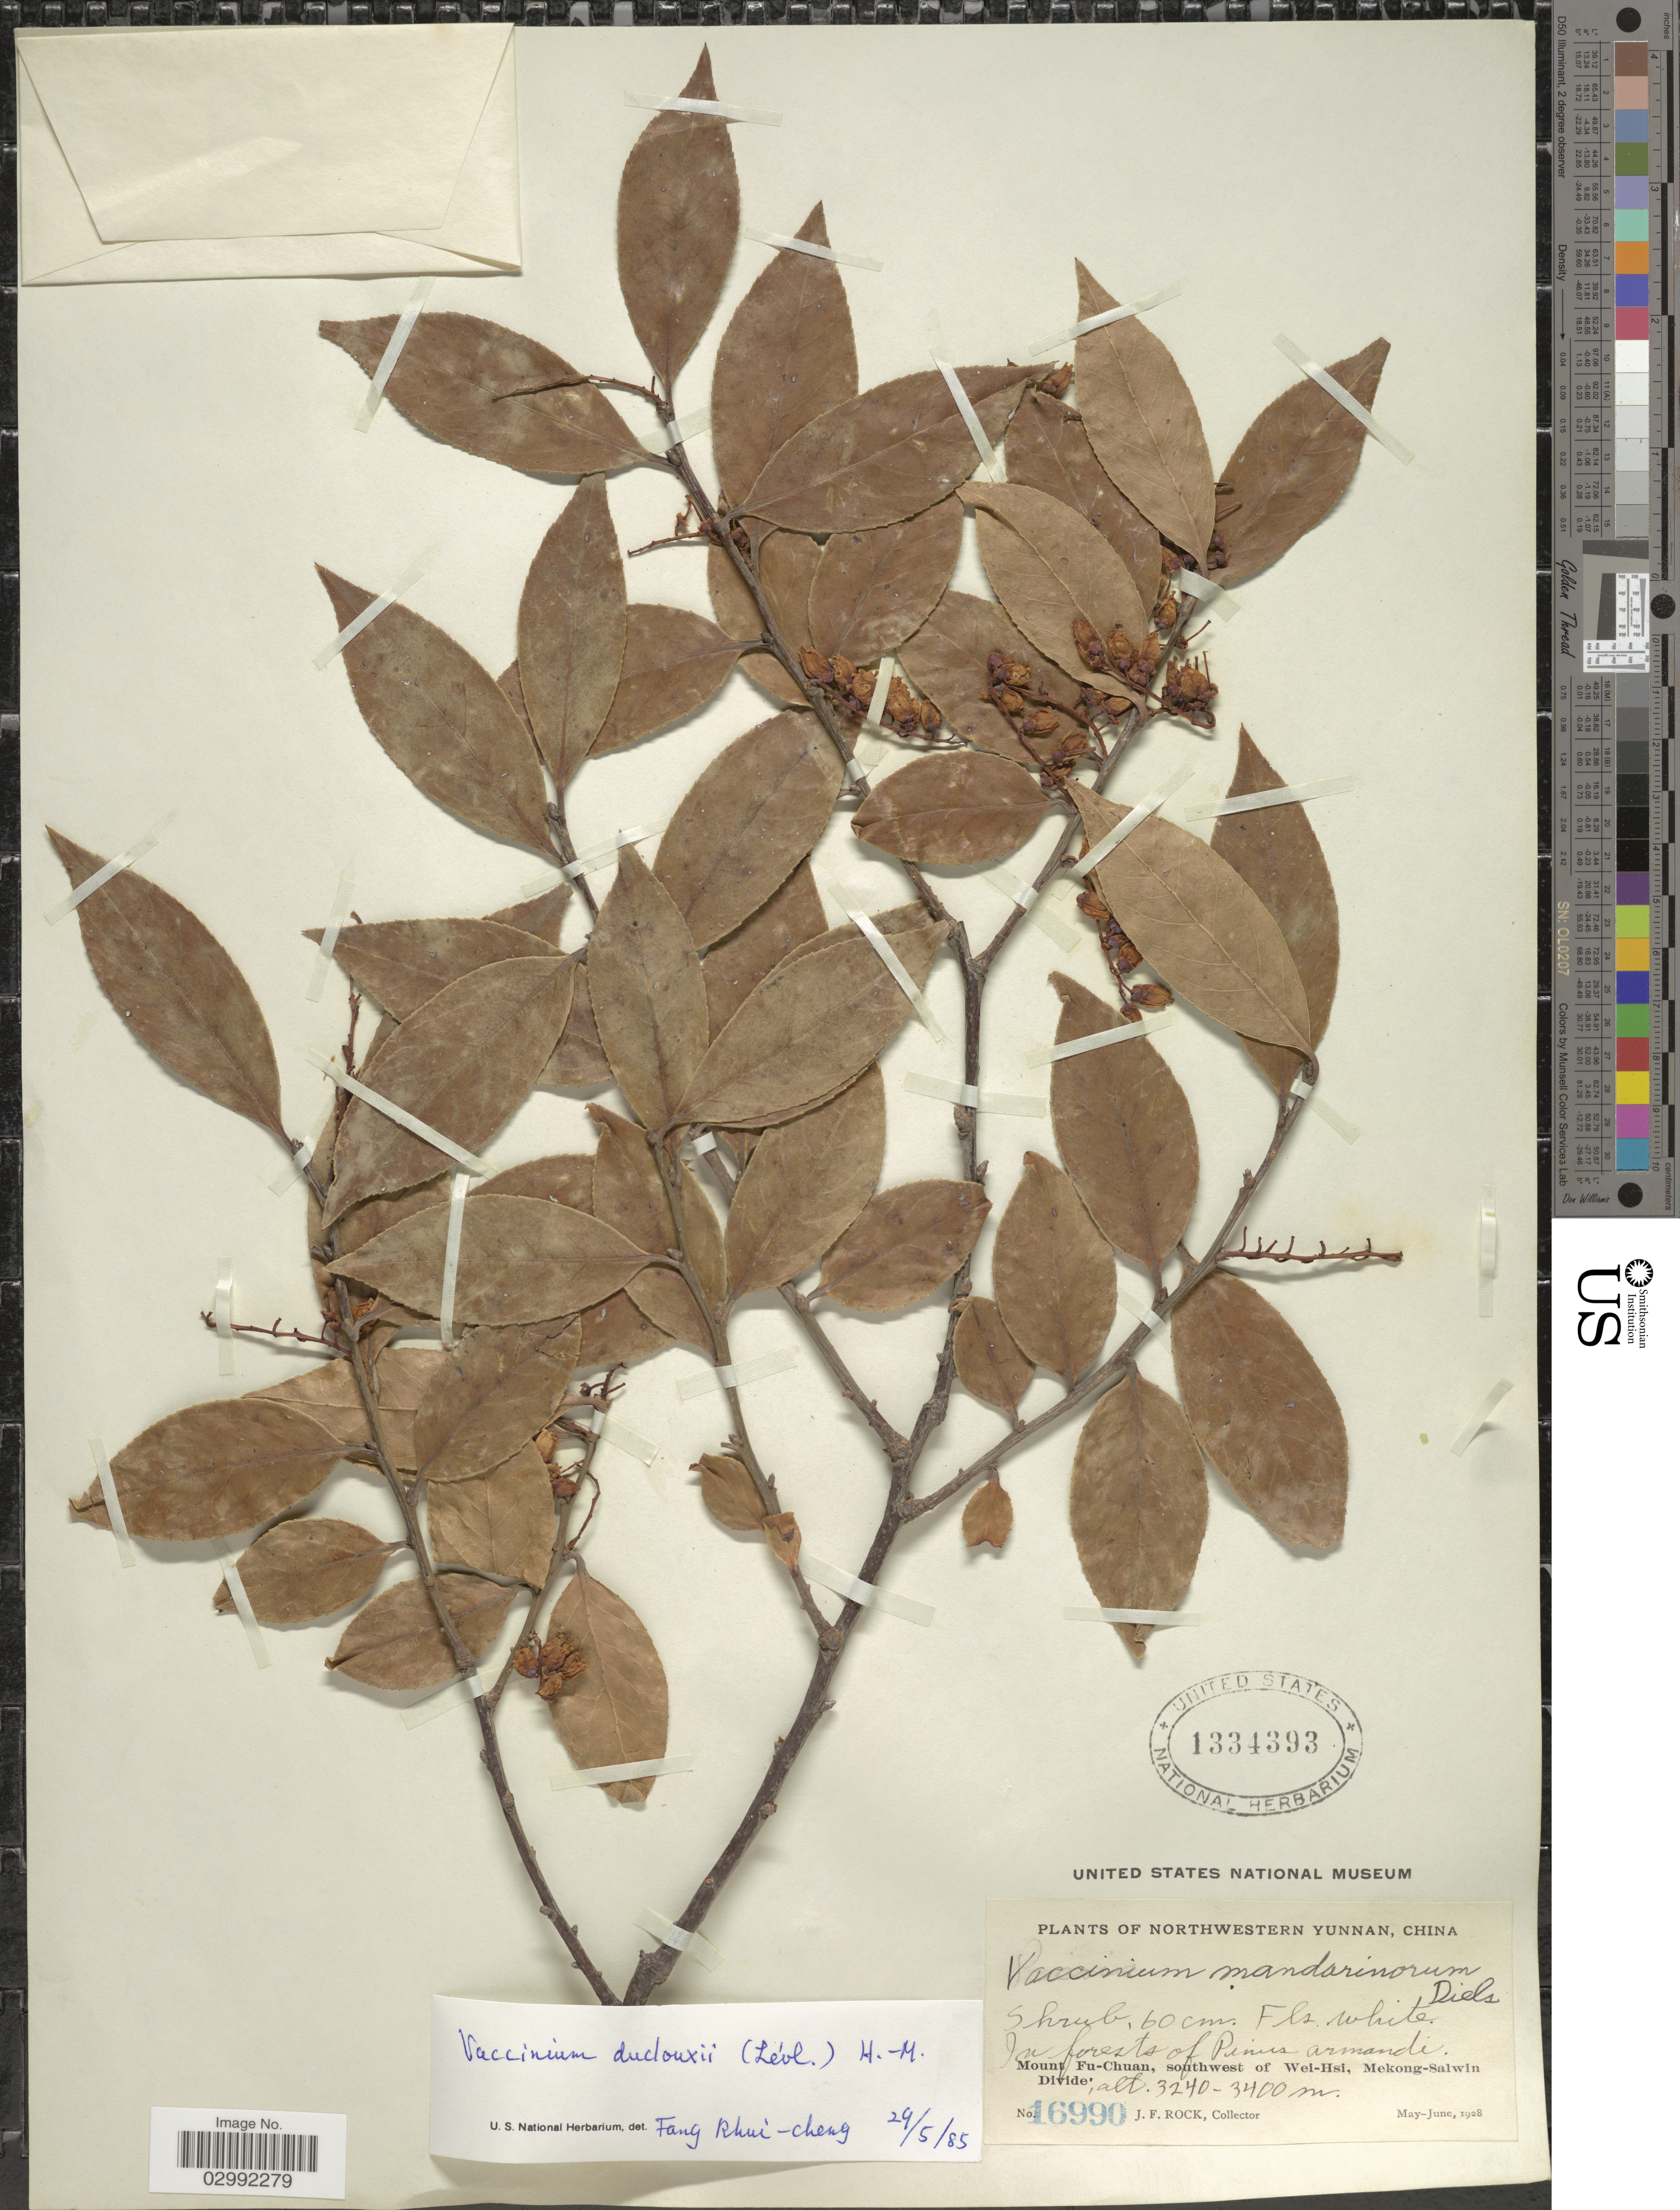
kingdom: Plantae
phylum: Tracheophyta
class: Magnoliopsida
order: Ericales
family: Ericaceae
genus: Vaccinium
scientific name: Vaccinium sprengelii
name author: (G. Don) Sleumer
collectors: J. Rock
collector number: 16990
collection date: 1928-05/1928-06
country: China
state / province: Yunnan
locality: Northwestern Yunnan. Mount Fu-Chuan, southwest of Wei-Hsi, Mekong-Salwin Divide.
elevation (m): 3240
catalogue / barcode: US 1334393